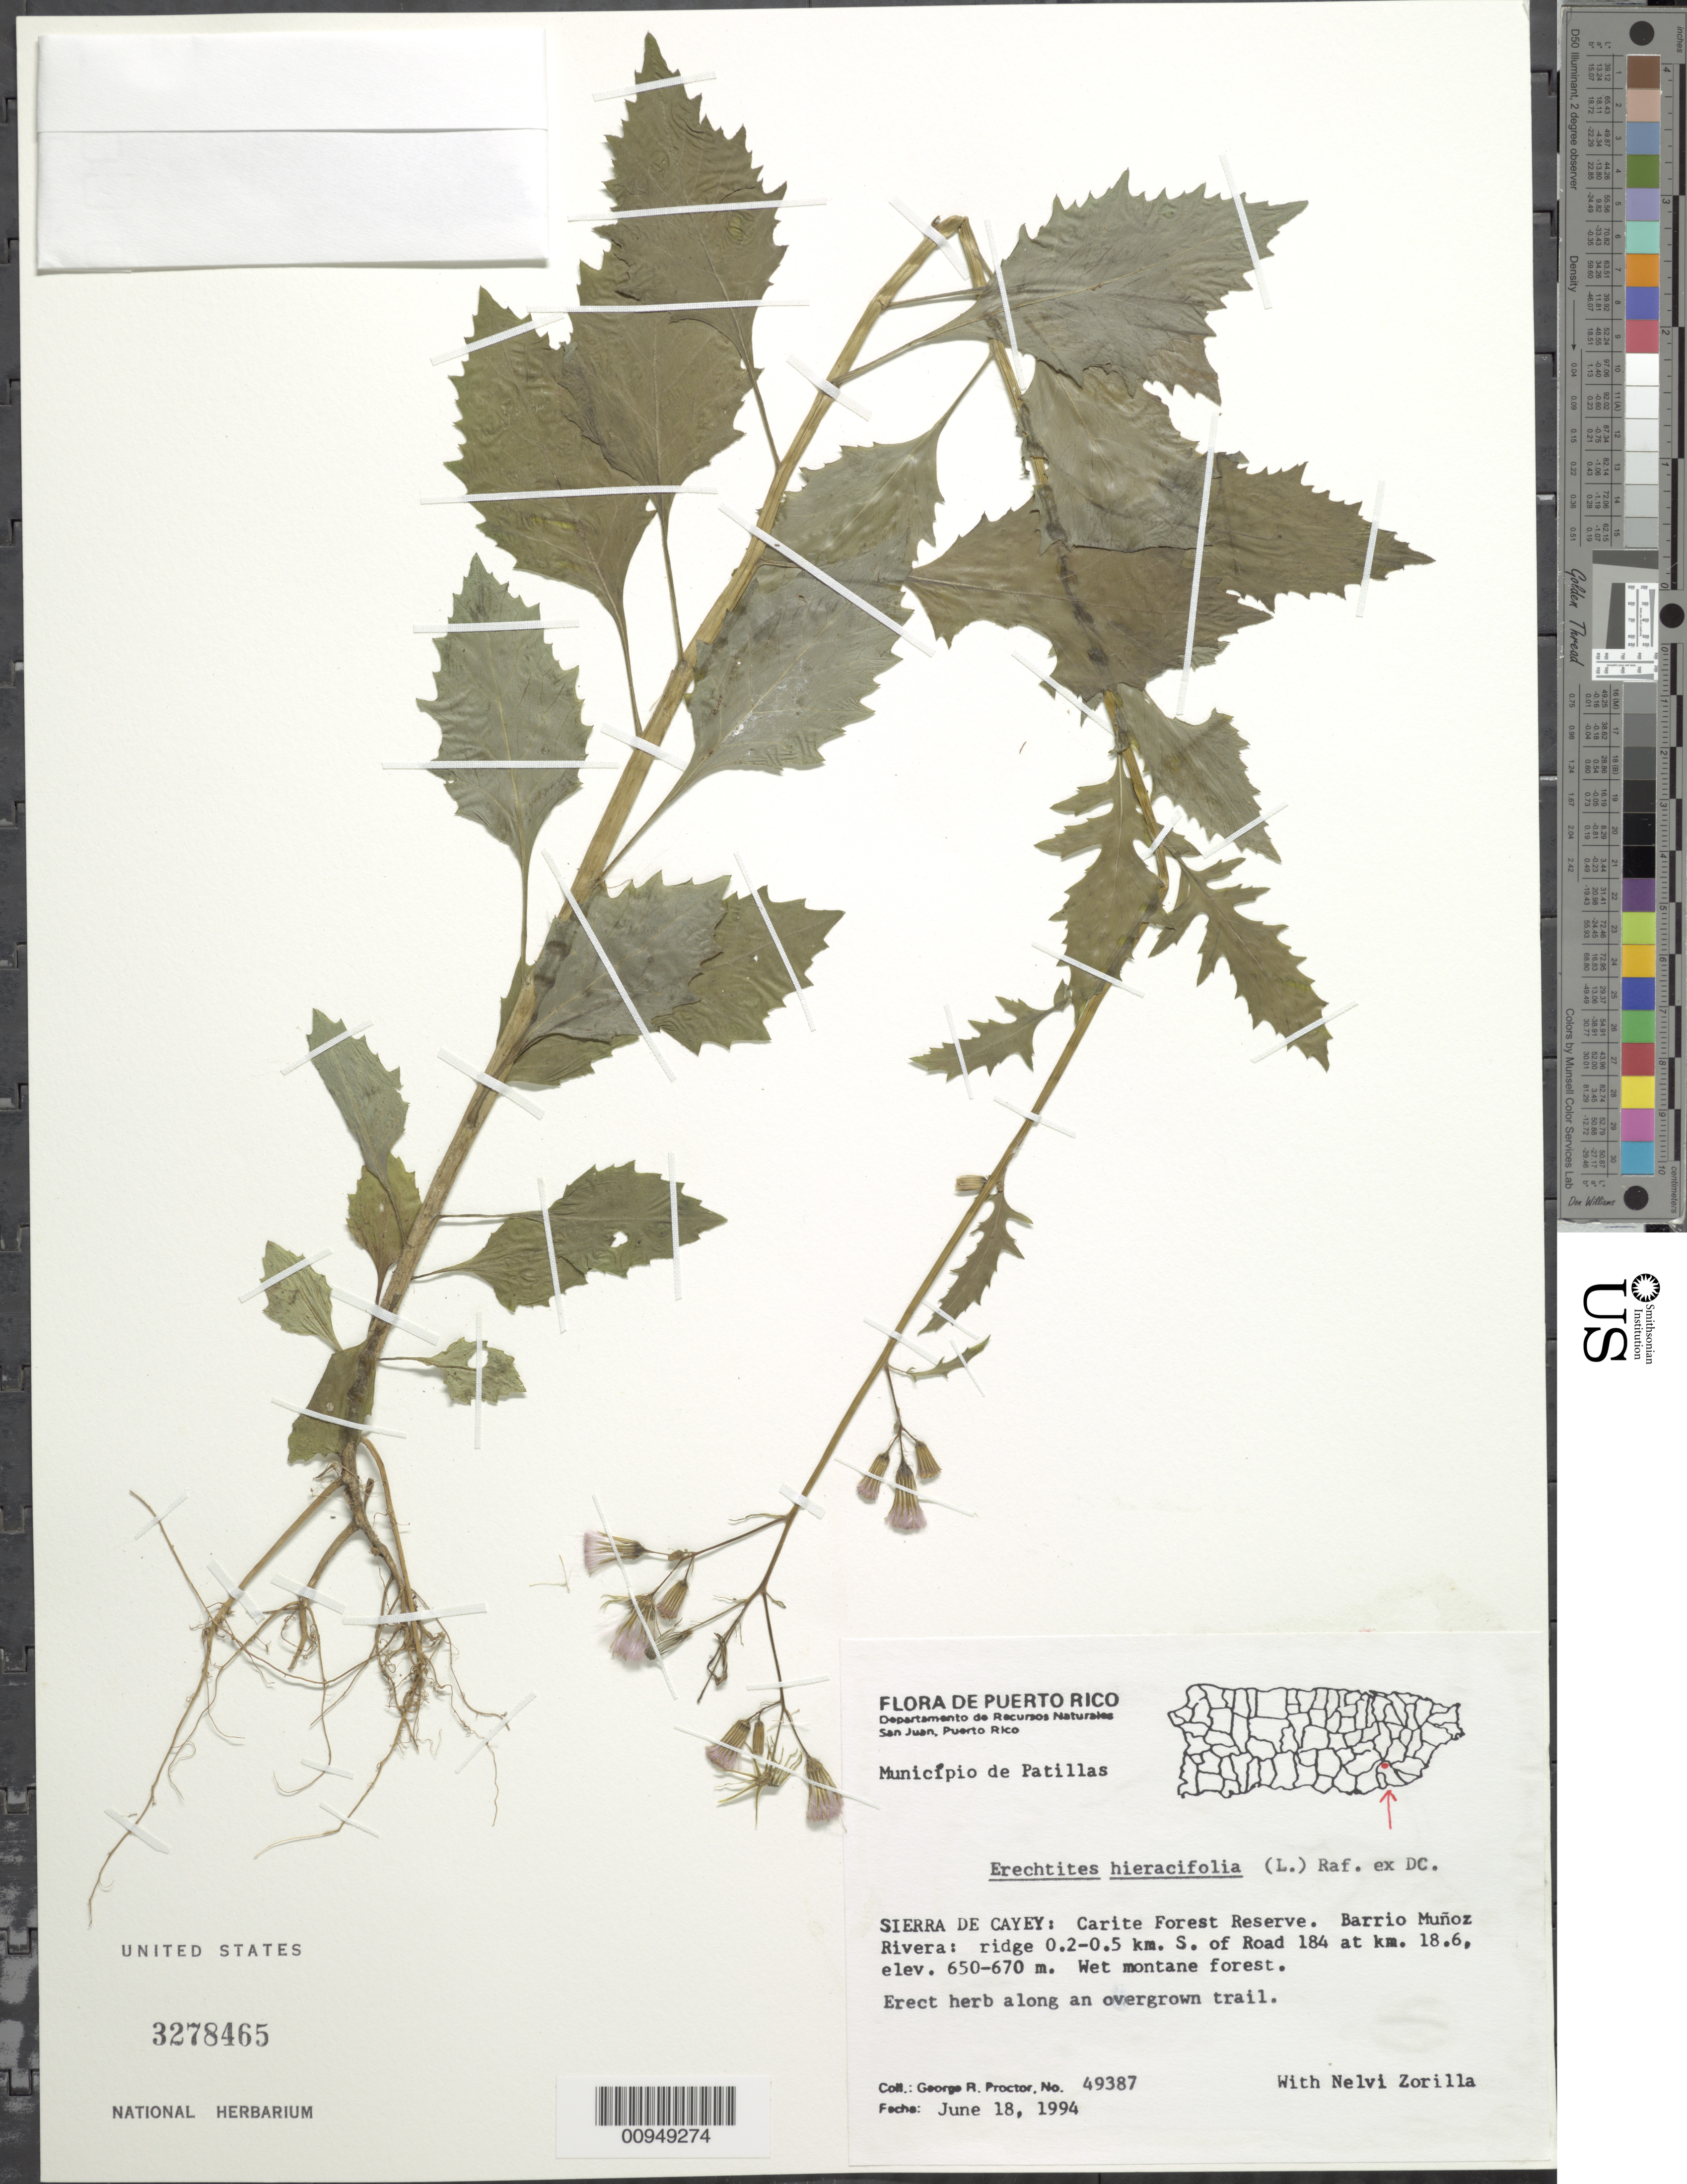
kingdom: Plantae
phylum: Tracheophyta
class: Magnoliopsida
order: Asterales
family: Asteraceae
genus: Erechtites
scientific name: Erechtites valerianifolius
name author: (Link ex Spreng.) DC.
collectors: G. R. Proctor & N. Zorilla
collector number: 49387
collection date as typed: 18 Jun 1994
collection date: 1994-06-18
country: Puerto Rico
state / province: Patillas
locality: Município de Patillas, Sierra de Cayey, Carite Forest Reserve, Barrio Muñoz Rivera, ridge 0.2-0.5 km S of Road 184 at Km 18.6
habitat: Wet montane forest, along overgrown trail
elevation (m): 650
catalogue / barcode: US 3278465